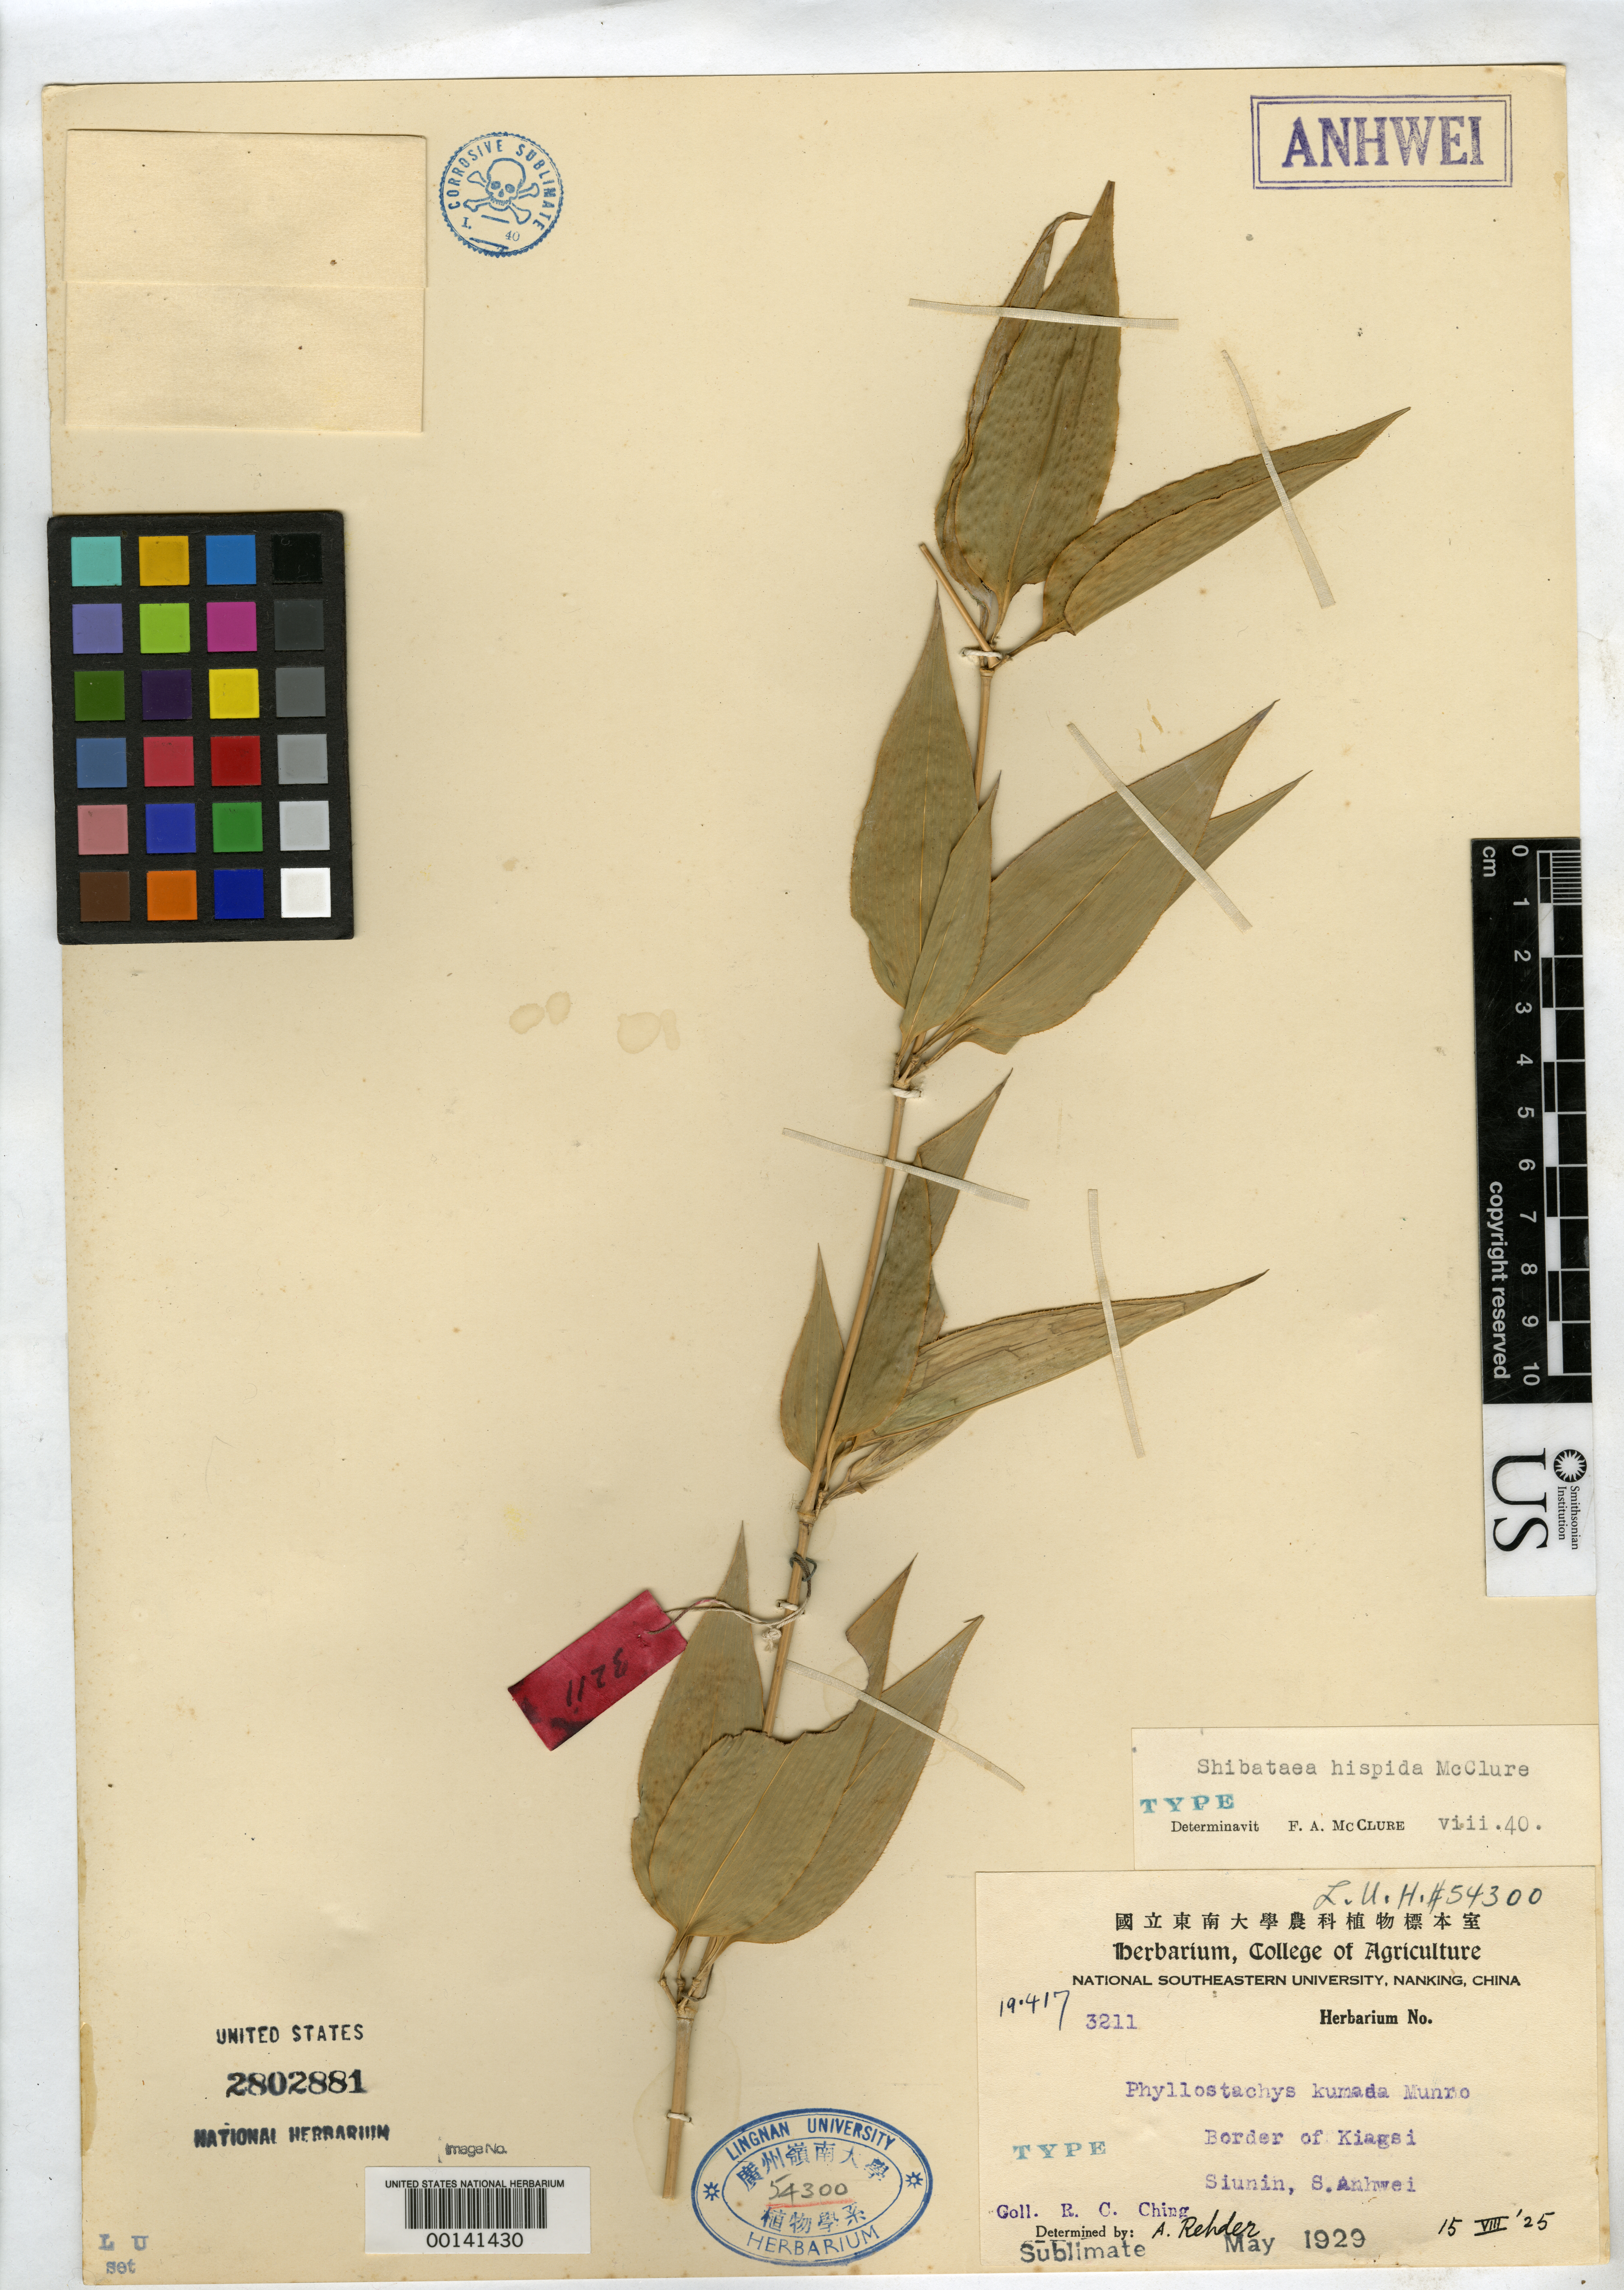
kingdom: Plantae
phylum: Tracheophyta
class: Liliopsida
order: Poales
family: Poaceae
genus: Shibataea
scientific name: Shibataea hispida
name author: McClure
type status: Isotype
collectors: R. C. Ching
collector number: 3211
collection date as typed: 15 Aug 1925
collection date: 1925-08-15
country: China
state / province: Anhui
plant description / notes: Permanently on loan to USNH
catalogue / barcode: US 2802881